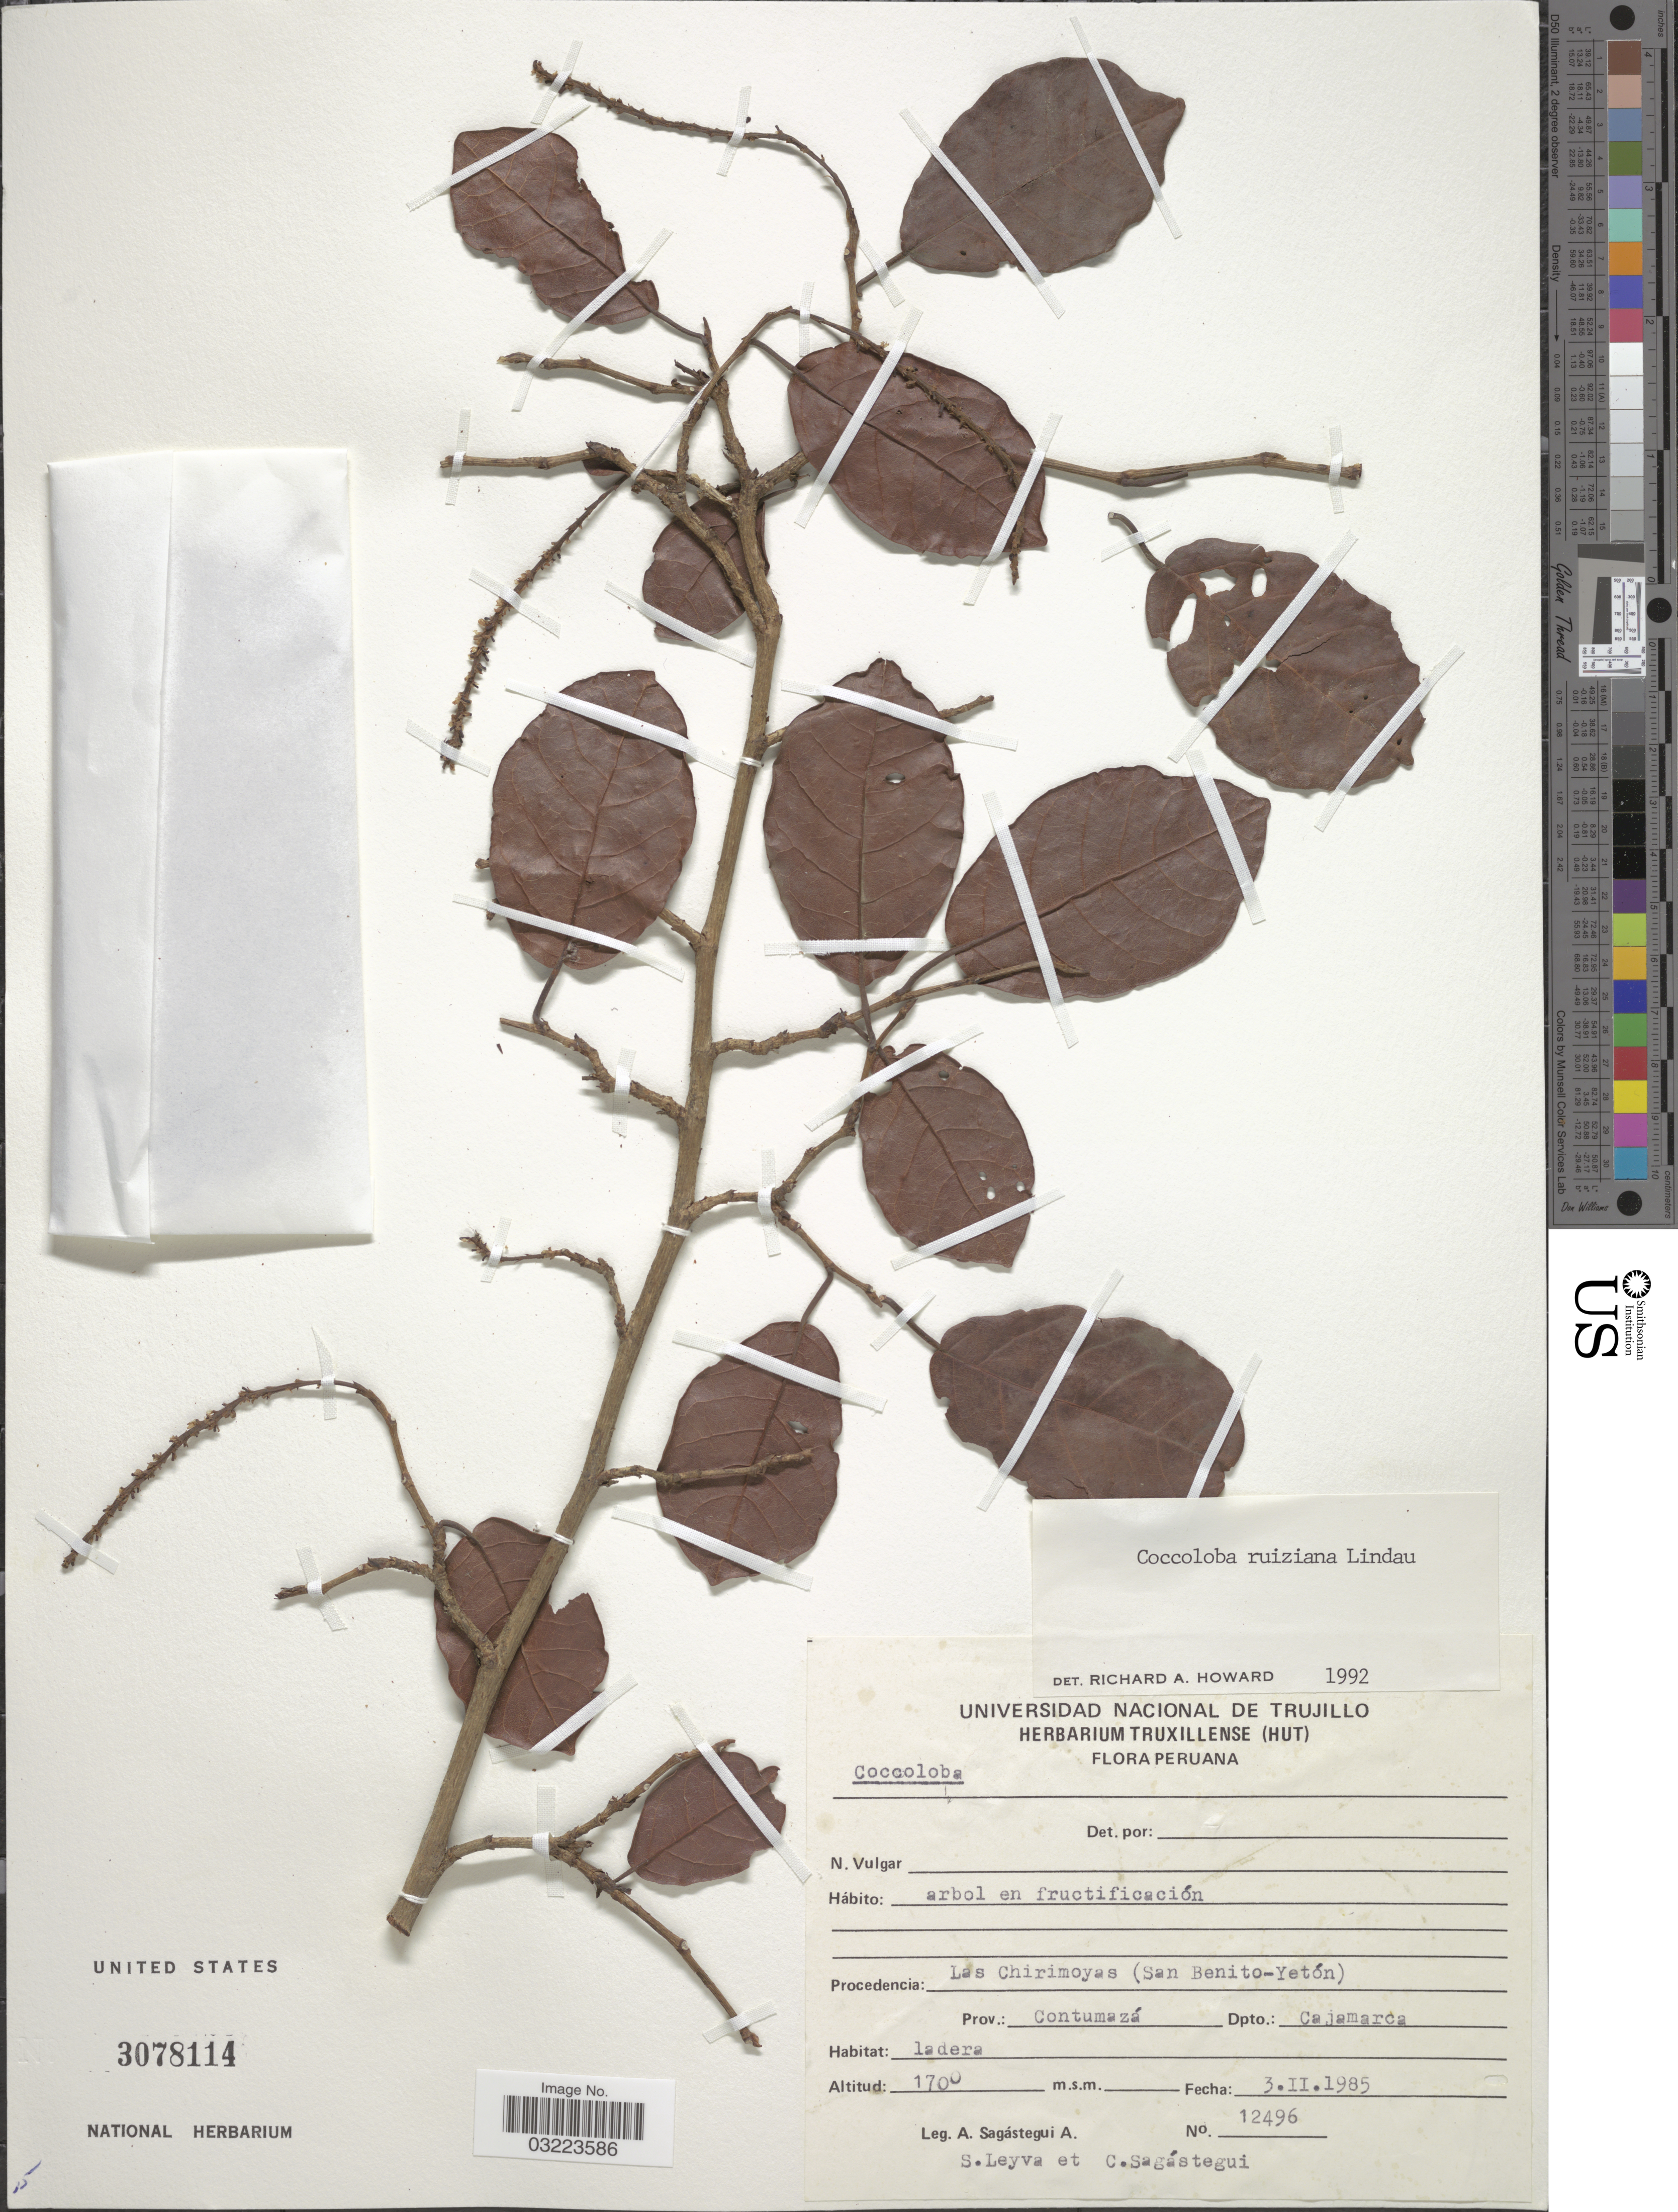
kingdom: Plantae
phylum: Tracheophyta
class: Magnoliopsida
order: Caryophyllales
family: Polygonaceae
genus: Coccoloba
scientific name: Coccoloba ruiziana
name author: Lindau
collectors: A. Sagástegui A., S. Leyva & C. Sagástegui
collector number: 12496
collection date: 1985-02-03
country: Peru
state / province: Cajamarca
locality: Procedencia: Las Chirimoyas (San Benito-Yetón), Prov.: Contumazá, Dpto: Cajamarca.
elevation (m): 1700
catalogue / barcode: US 3078114